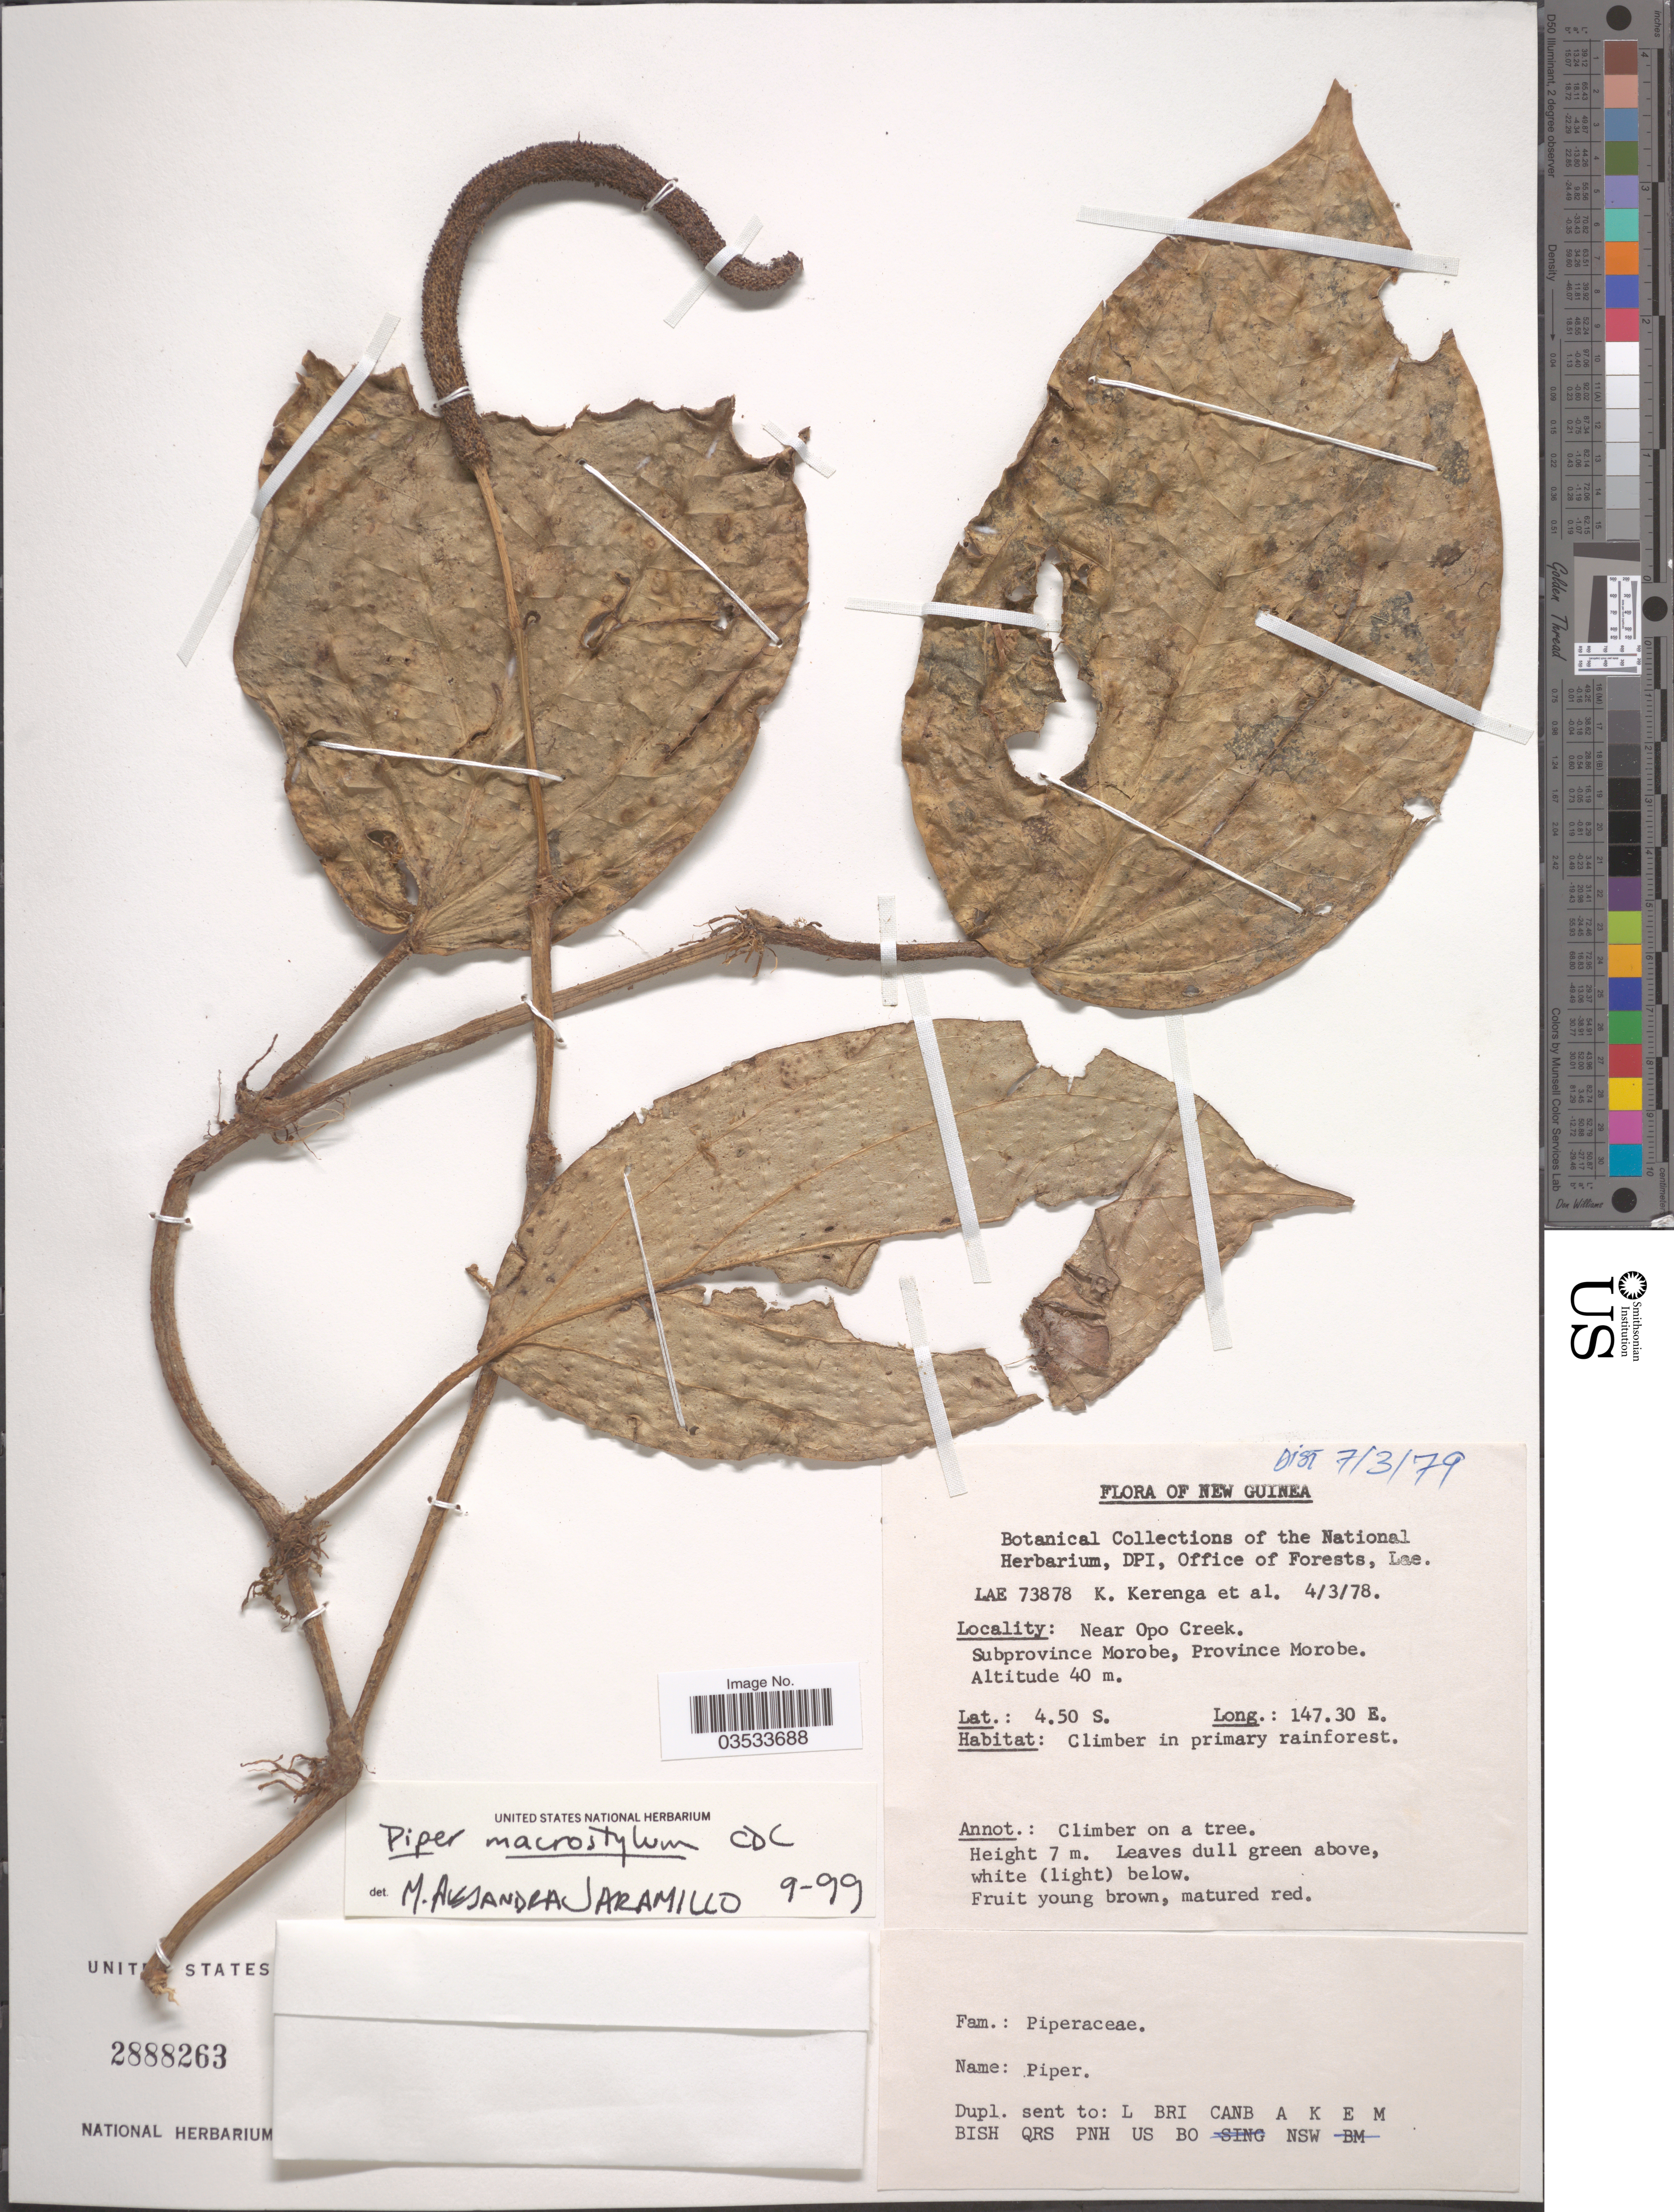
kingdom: Plantae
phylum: Tracheophyta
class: Magnoliopsida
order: Piperales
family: Piperaceae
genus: Piper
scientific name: Piper macrostylum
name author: C. DC.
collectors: K. Kerenga & et al.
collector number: LAE73878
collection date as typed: Transcribed d/m/y: 4/3/78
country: Papua New Guinea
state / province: Morobe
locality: New Guinea. Near Opo Creek. Subprovince Morobe.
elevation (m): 40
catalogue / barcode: US 2888263